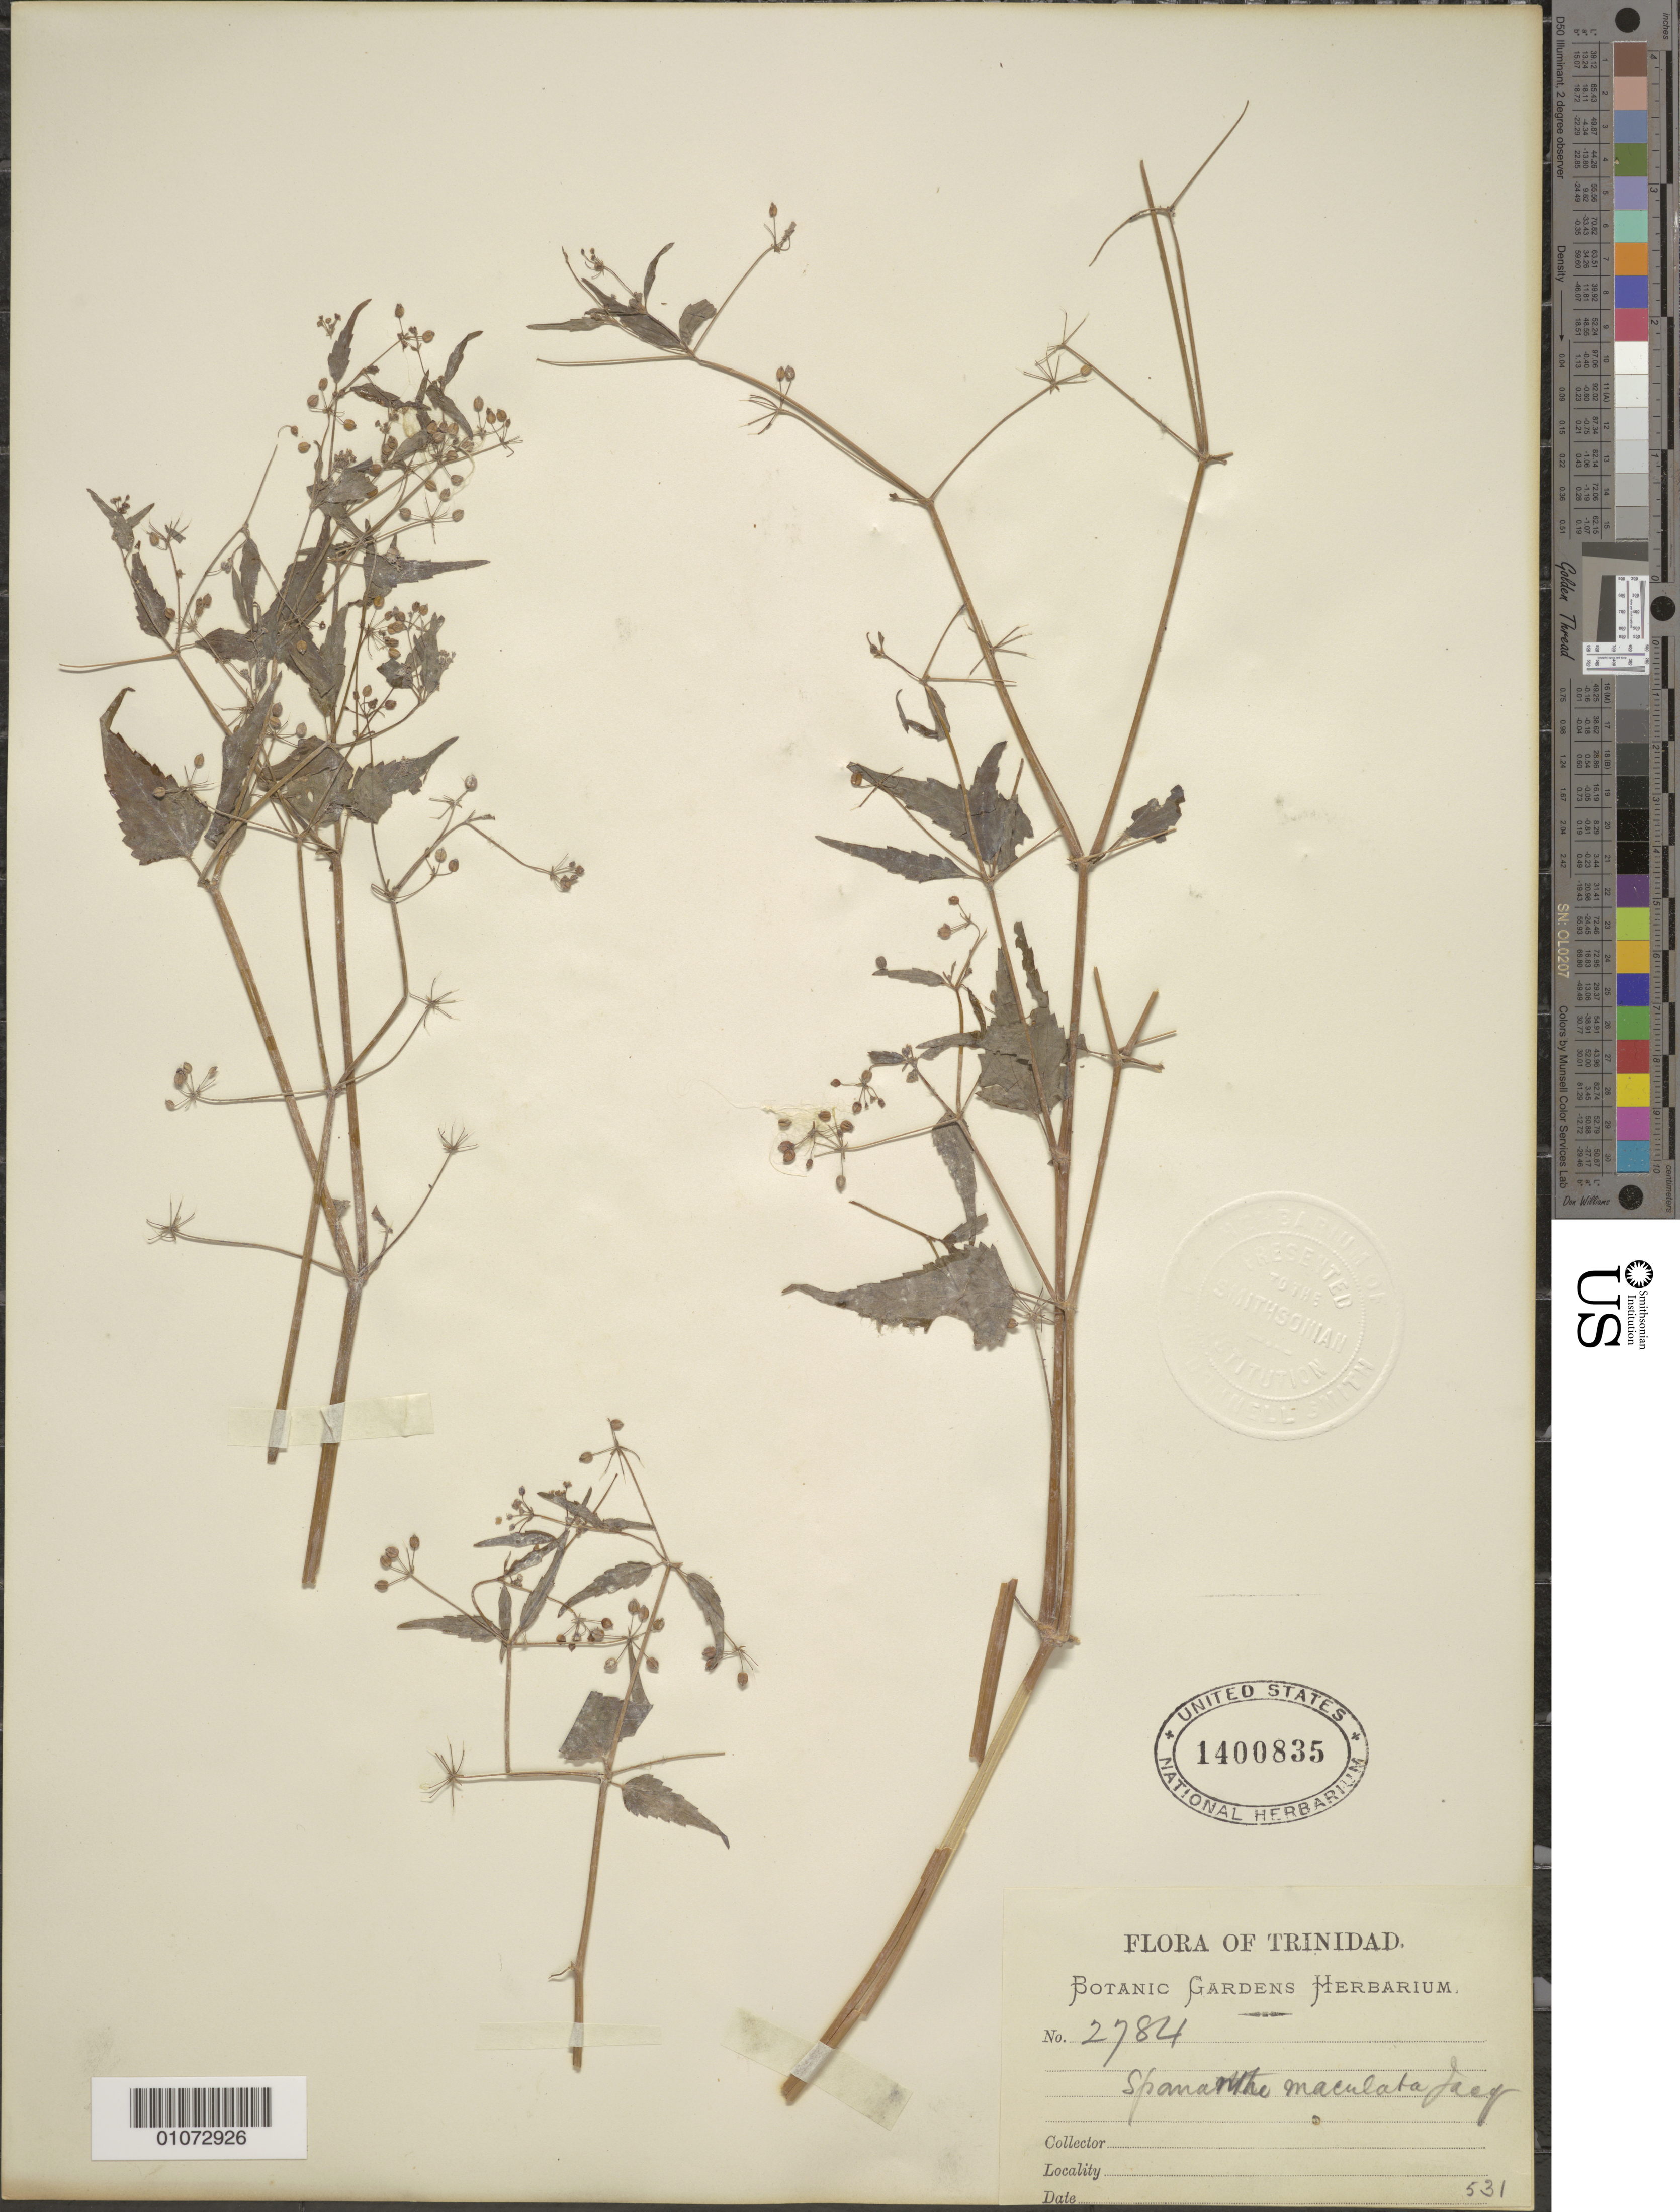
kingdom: Plantae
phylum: Tracheophyta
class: Magnoliopsida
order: Apiales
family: Apiaceae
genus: Spananthe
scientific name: Spananthe paniculata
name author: Jacq.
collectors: Botanic Gardens Herbarium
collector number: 2784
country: Trinidad and Tobago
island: Trinidad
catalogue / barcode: US 1400835